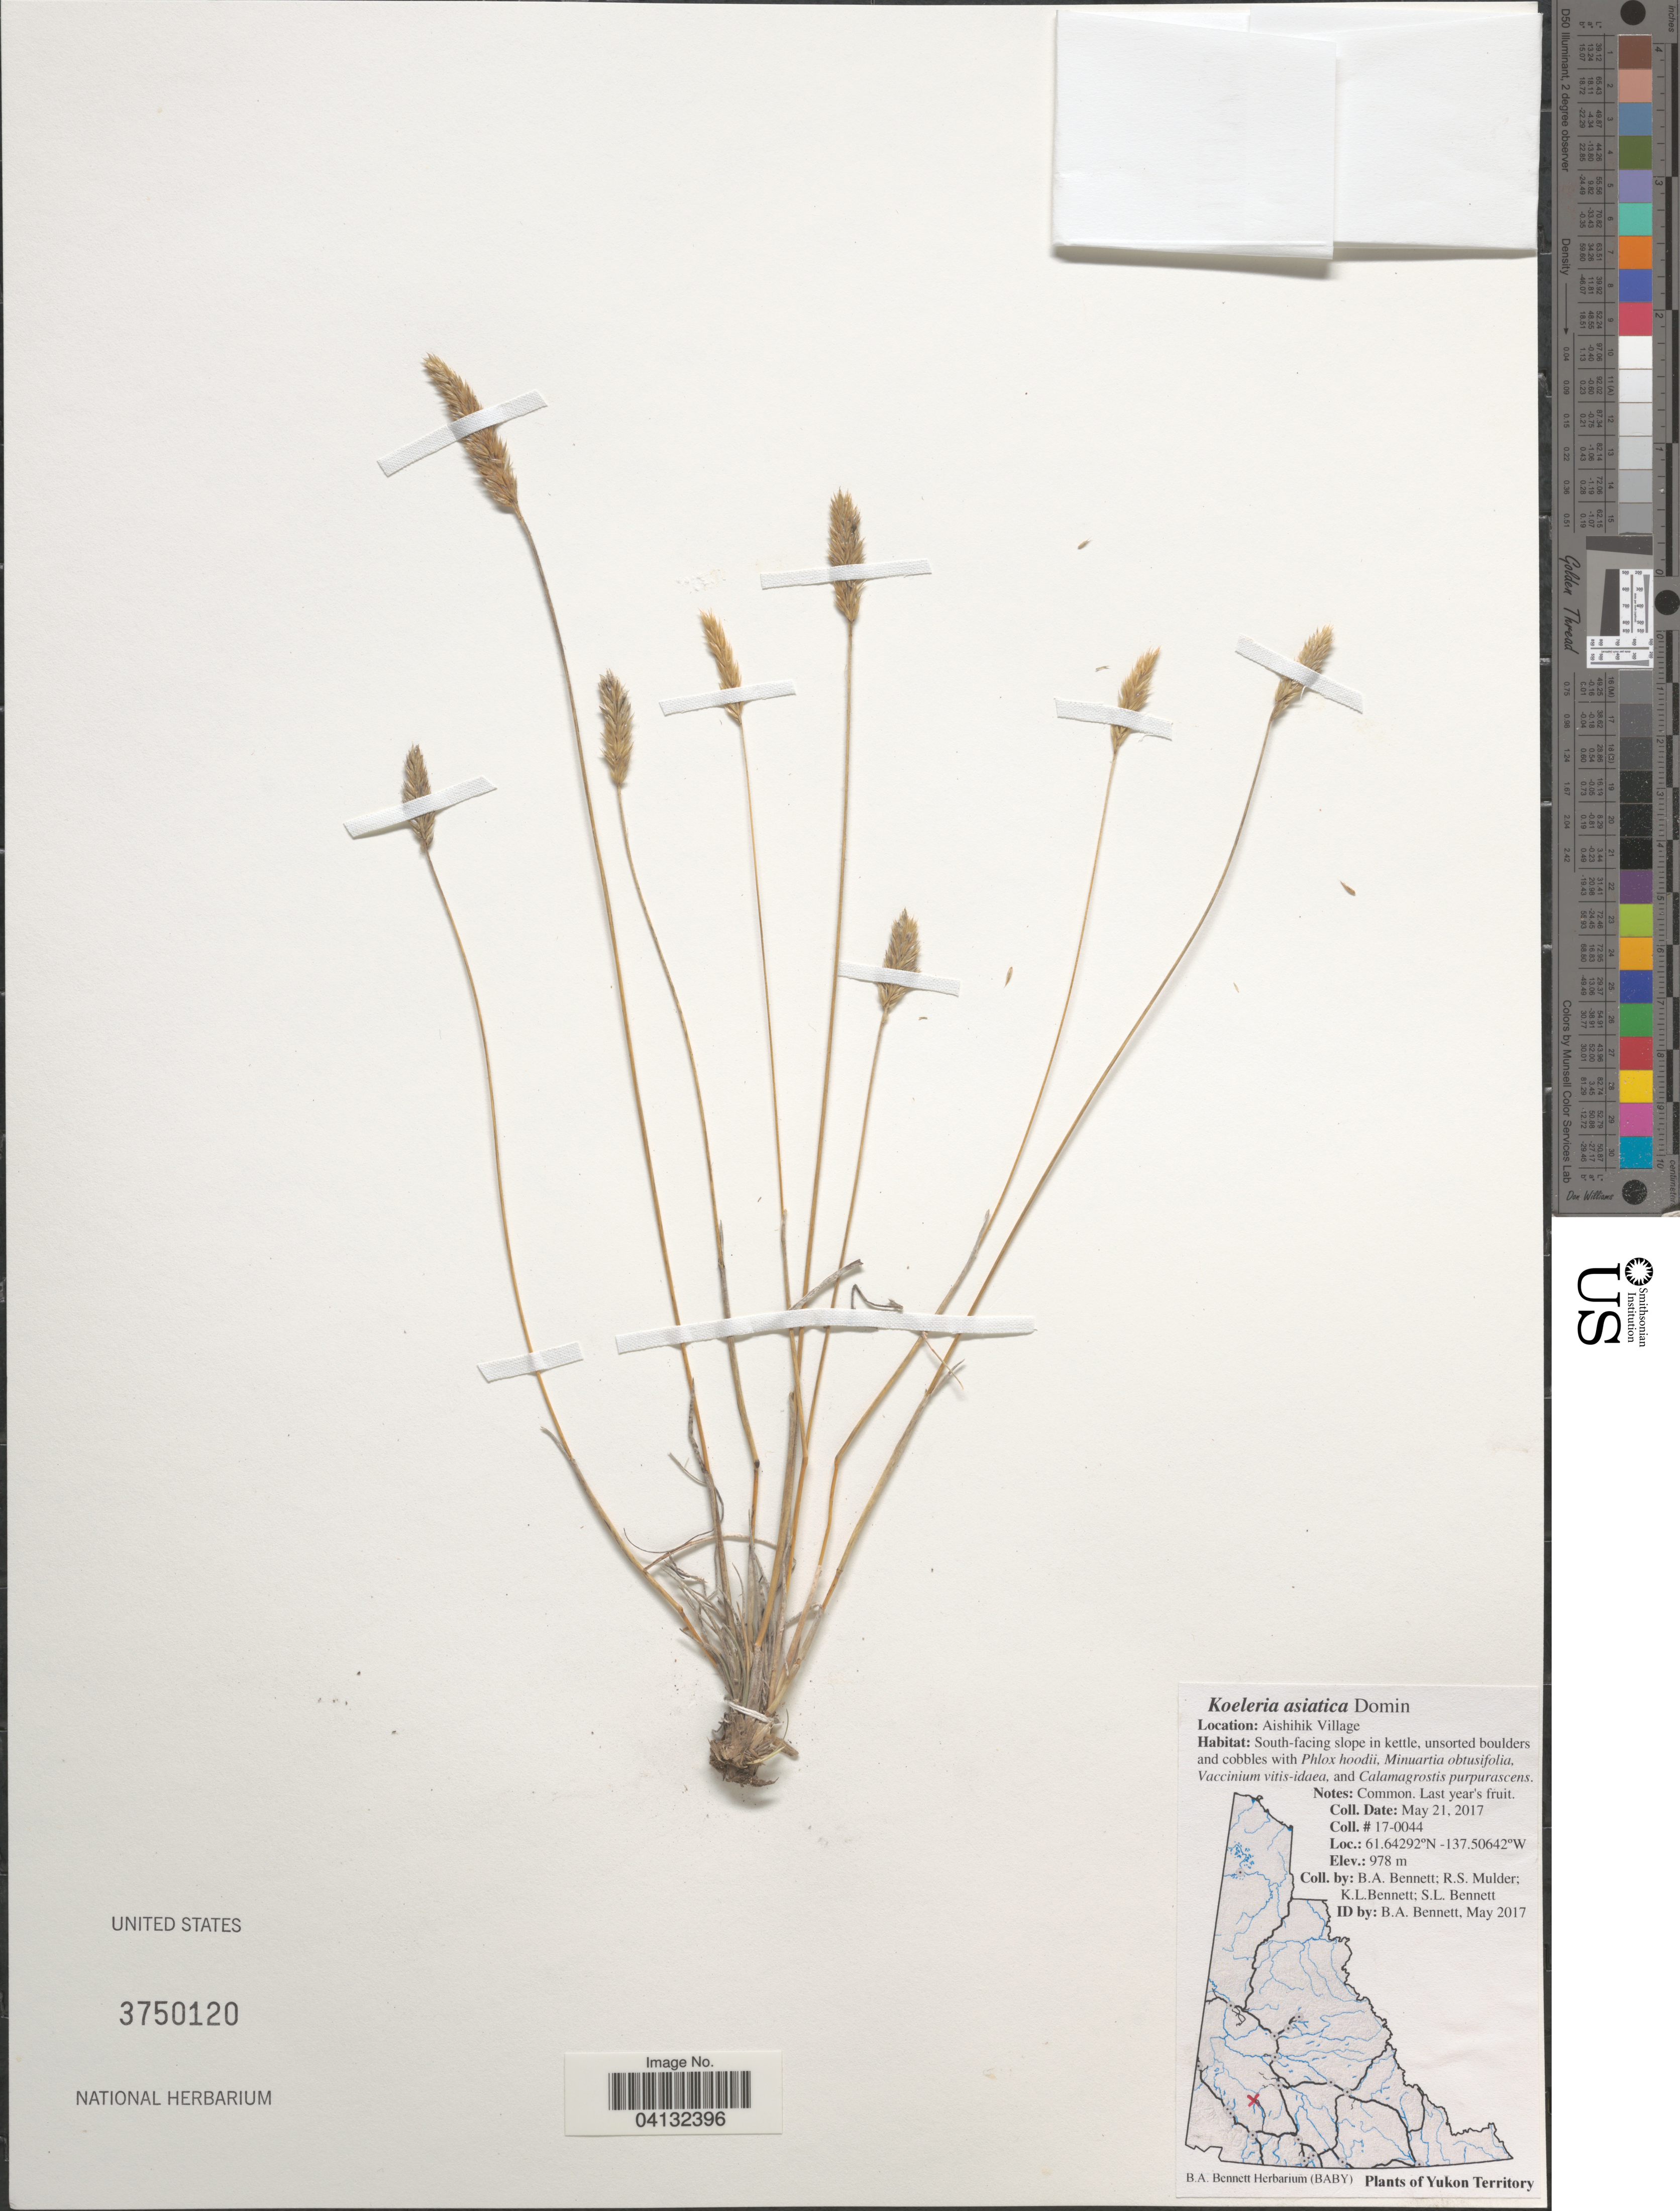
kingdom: Plantae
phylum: Tracheophyta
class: Liliopsida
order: Poales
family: Poaceae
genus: Koeleria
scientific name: Koeleria asiatica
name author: Domin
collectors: B. A. Bennett, R. Mulder, K. Bennett & S. Bennett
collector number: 17-0044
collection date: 2017-05-21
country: Canada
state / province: Yukon Territory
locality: Aishihik Village.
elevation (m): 978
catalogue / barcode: US 3750120